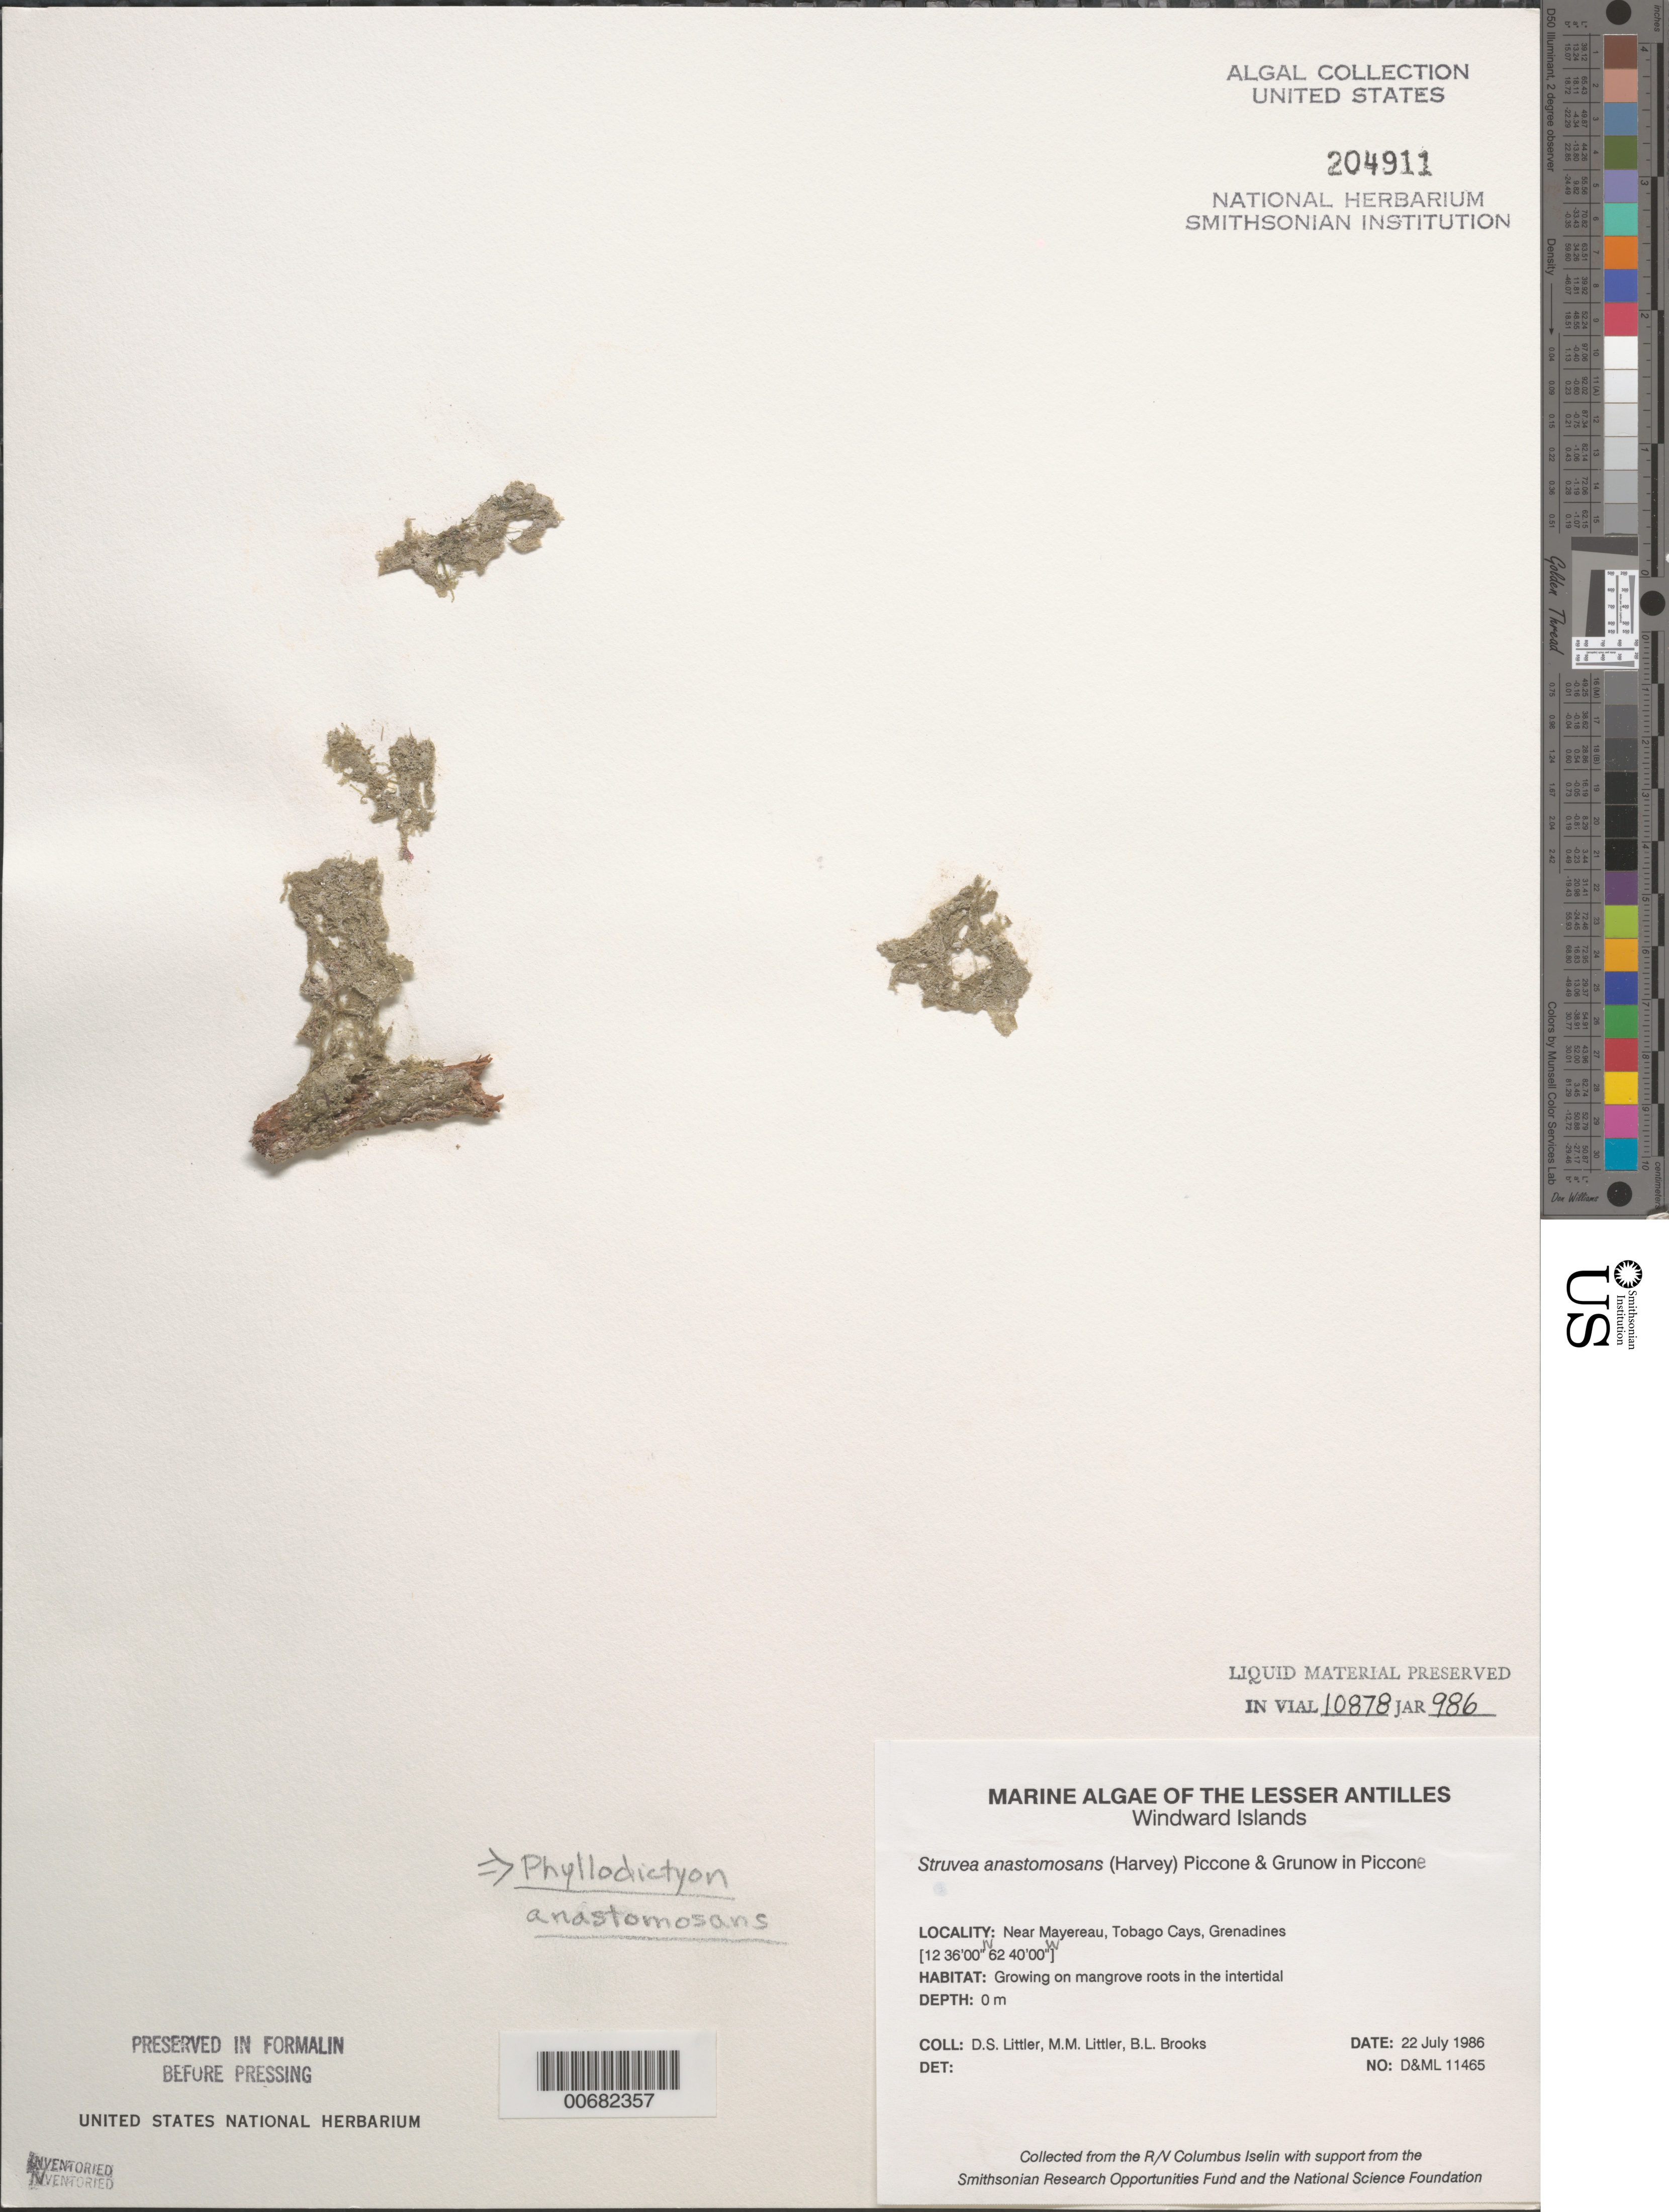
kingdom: Plantae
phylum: Chlorophyta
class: Ulvophyceae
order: Siphonocladales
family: Boodleaceae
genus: Phyllodictyon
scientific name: Phyllodictyon anastomosans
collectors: D. S. Littler, M. M. Littler & B. Brooks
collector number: D&ML 11465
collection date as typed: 22 Jul 1986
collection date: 1986-07-22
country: St. Vincent - Grenadines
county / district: Grenadines Parish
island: Mayreau [Mayereau]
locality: Near Mayreau (Mayereau)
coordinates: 12 36' 00" N, 62 40' 00" W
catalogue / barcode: US 204911